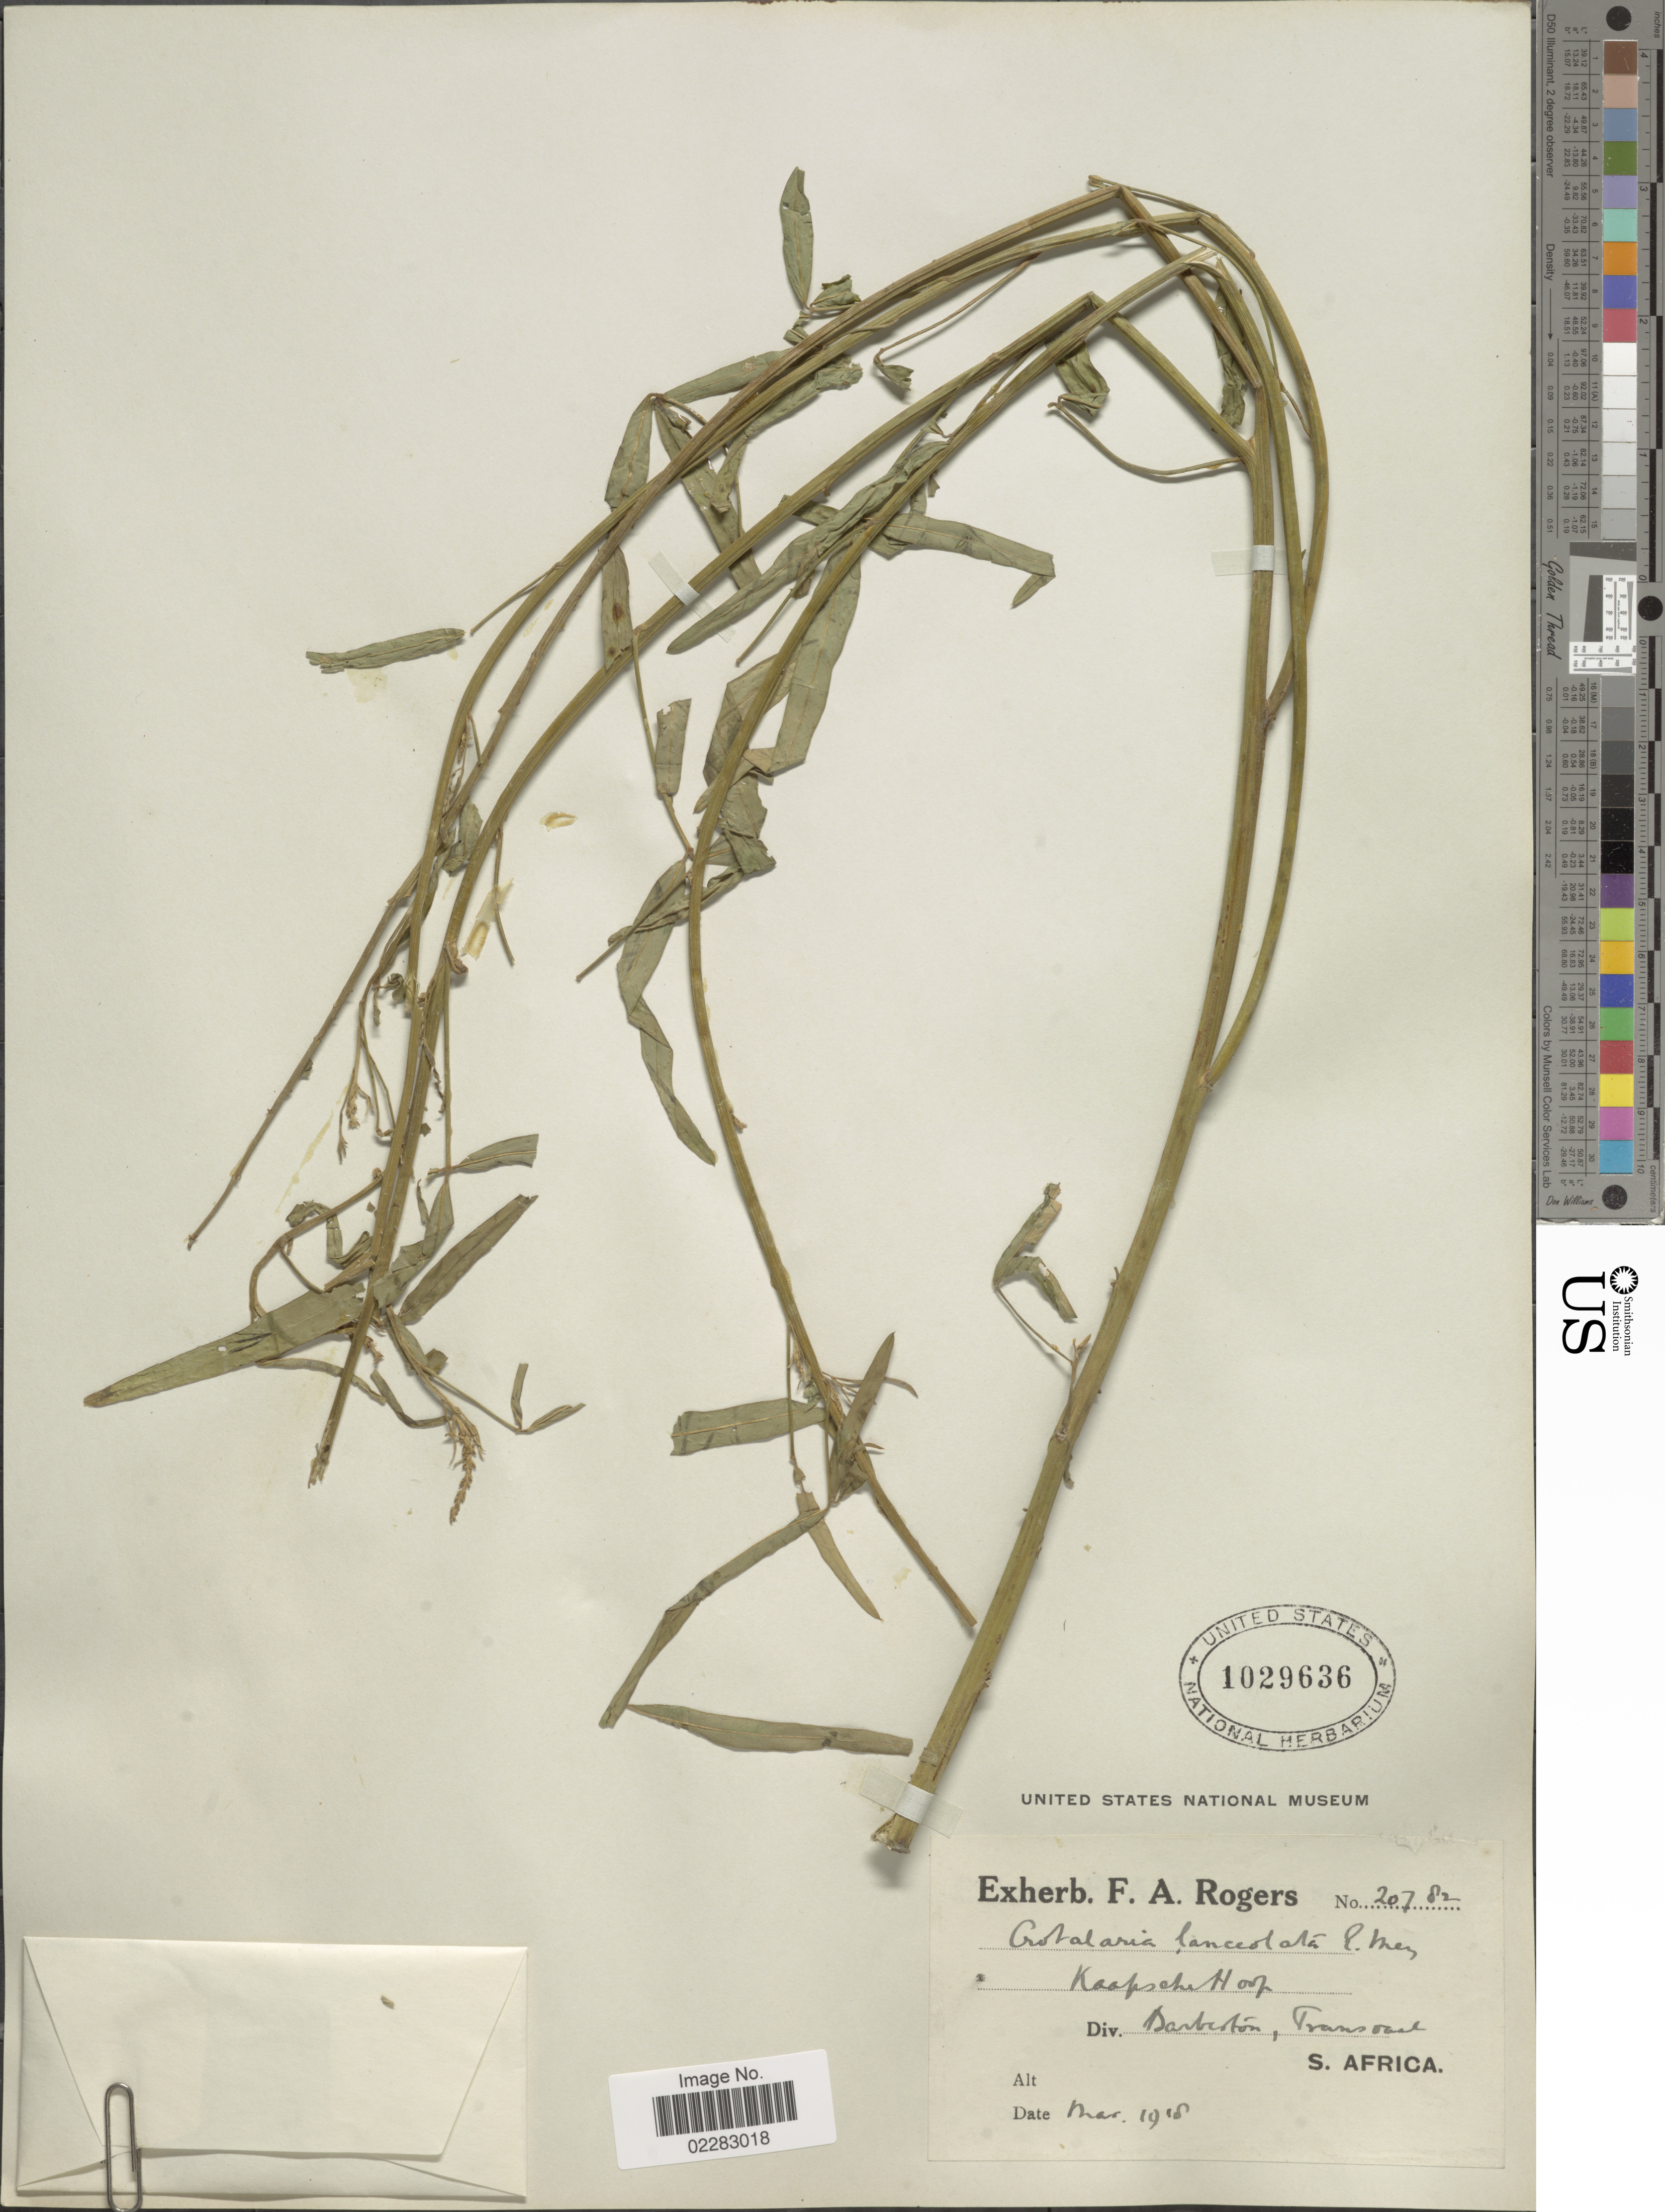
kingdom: Plantae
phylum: Tracheophyta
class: Magnoliopsida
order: Fabales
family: Fabaceae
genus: Crotalaria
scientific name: Crotalaria lanceolata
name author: E. Mey.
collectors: ex herb. F. A. Rogers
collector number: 20782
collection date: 1918-03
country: South Africa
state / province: Mpumalanga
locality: Kaapsche Hoop, Div. Barberton, Transvaal.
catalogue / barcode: US 1029636